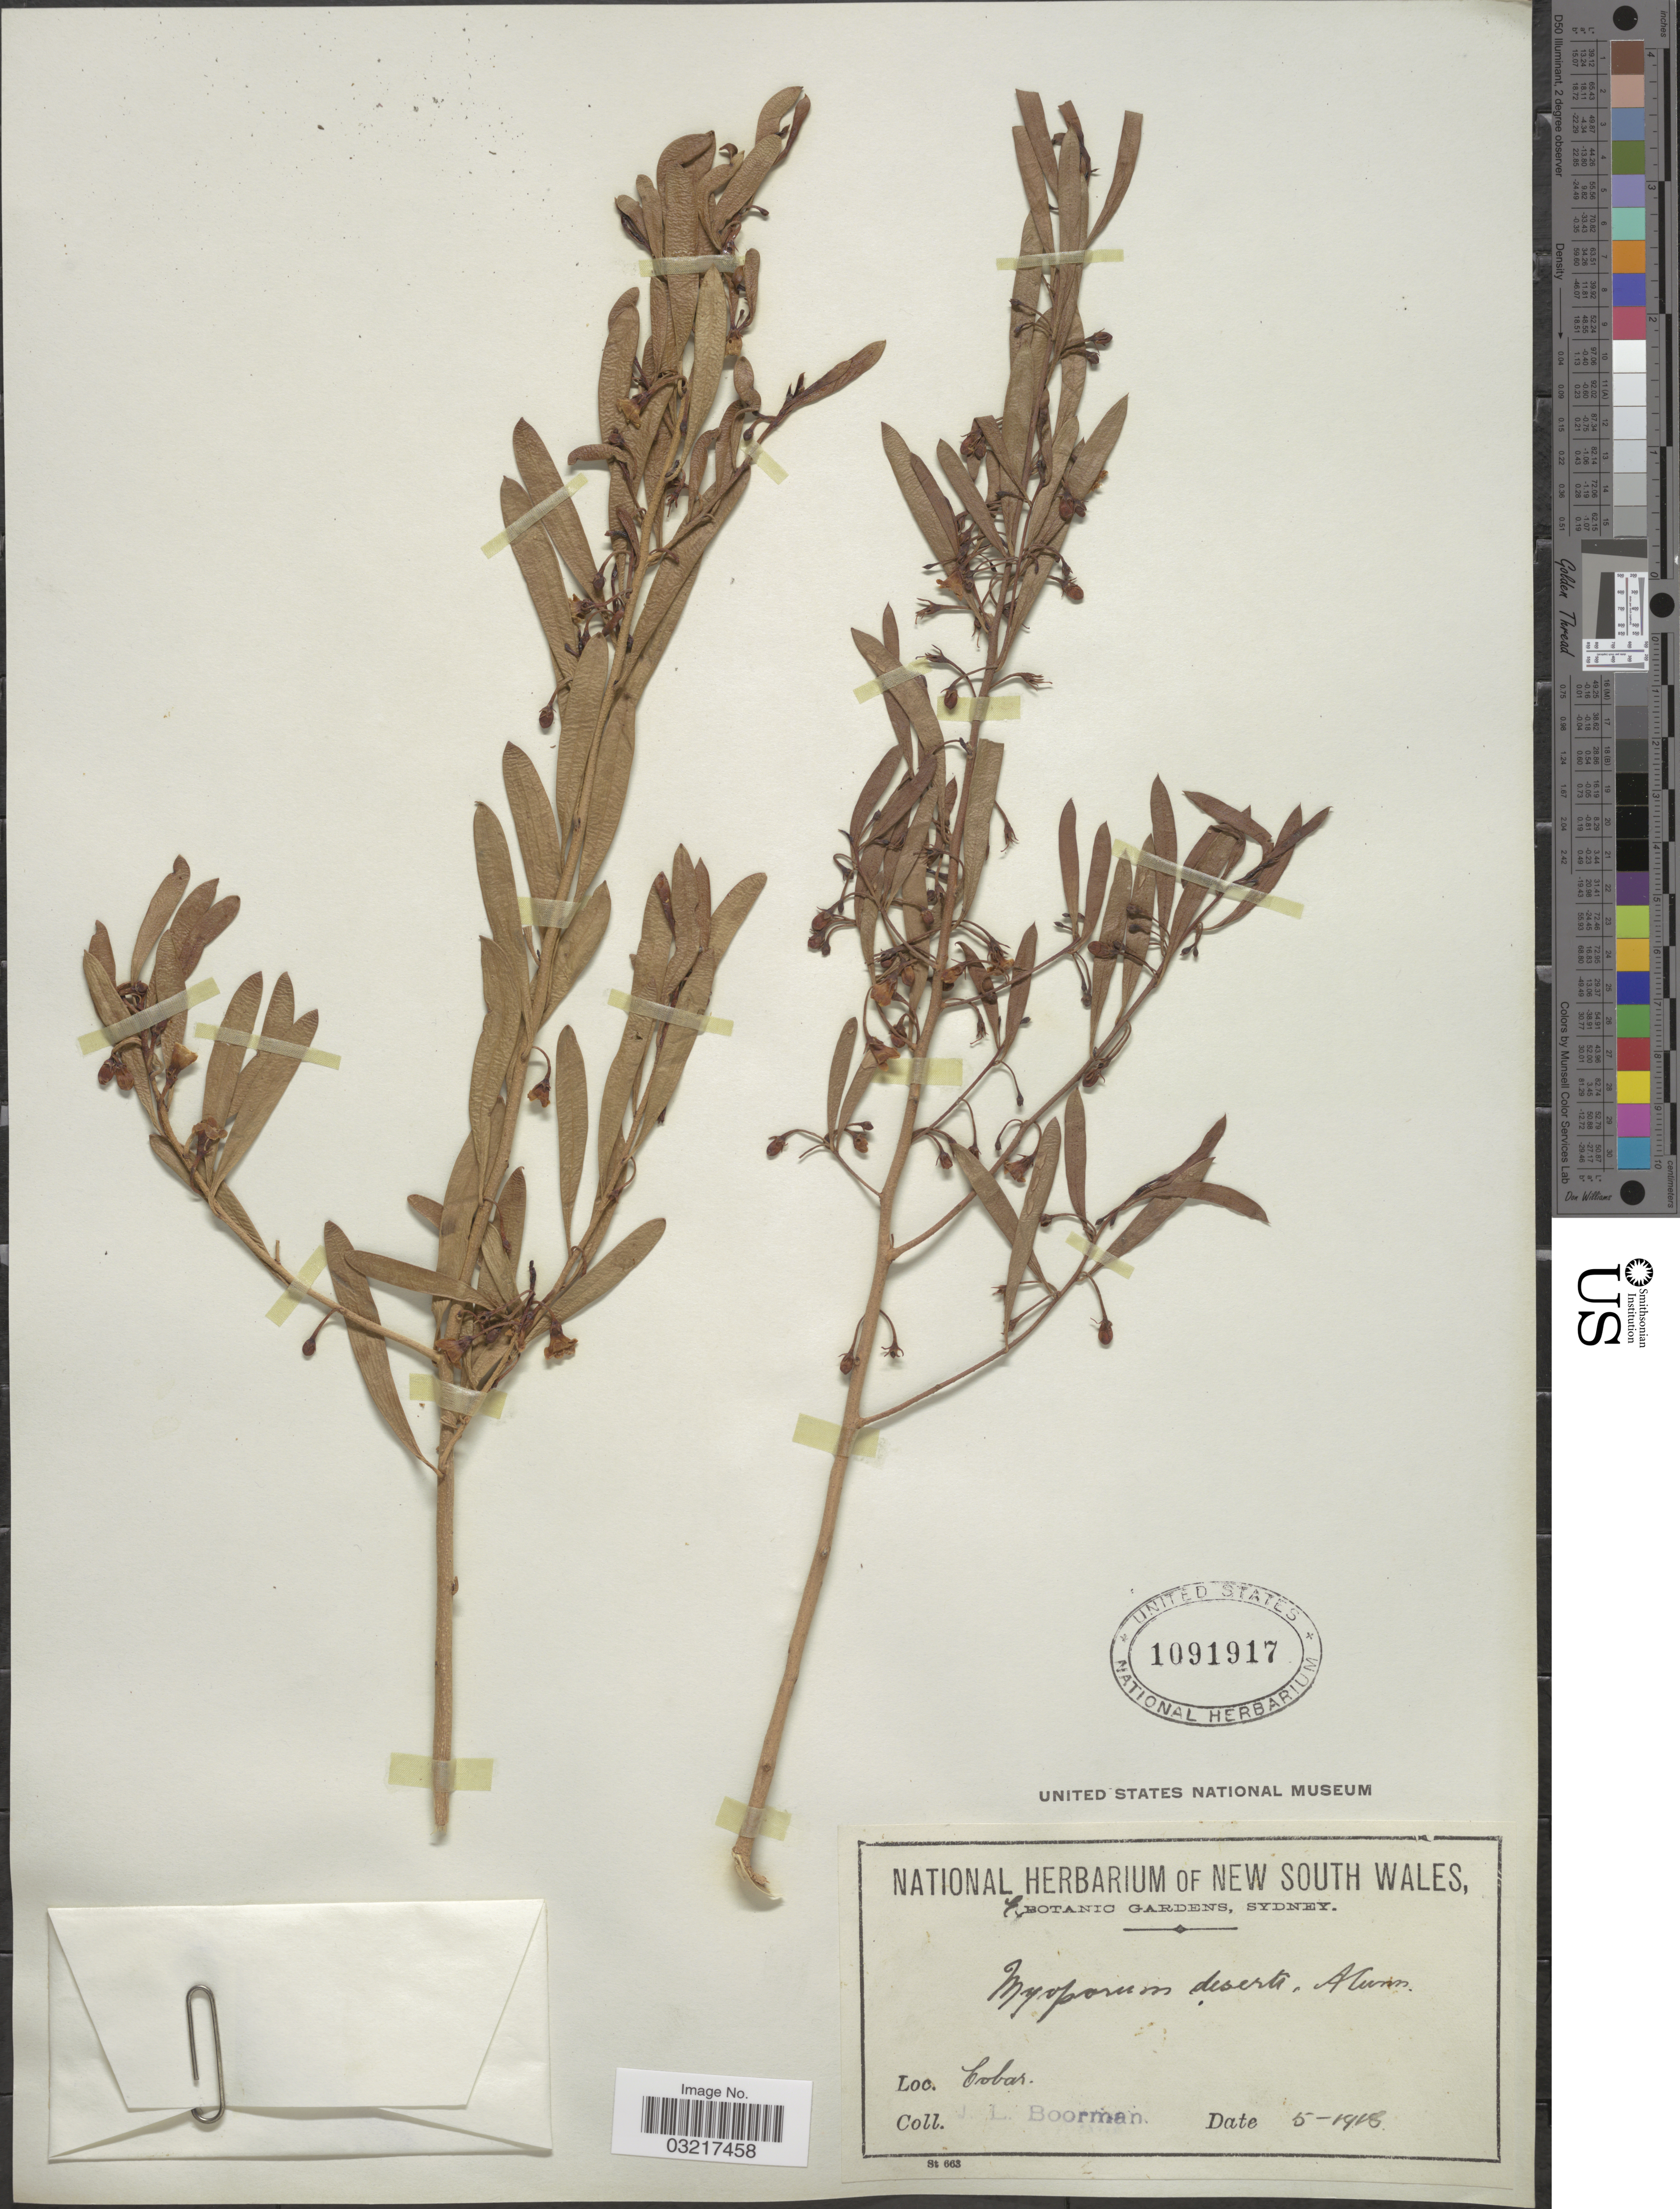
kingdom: Plantae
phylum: Tracheophyta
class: Magnoliopsida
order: Lamiales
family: Scrophulariaceae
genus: Eremophila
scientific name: Eremophila deserti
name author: Chinnock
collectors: J. Boorman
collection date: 1918-05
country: Australia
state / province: New South Wales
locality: Cobas.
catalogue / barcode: US 1091917